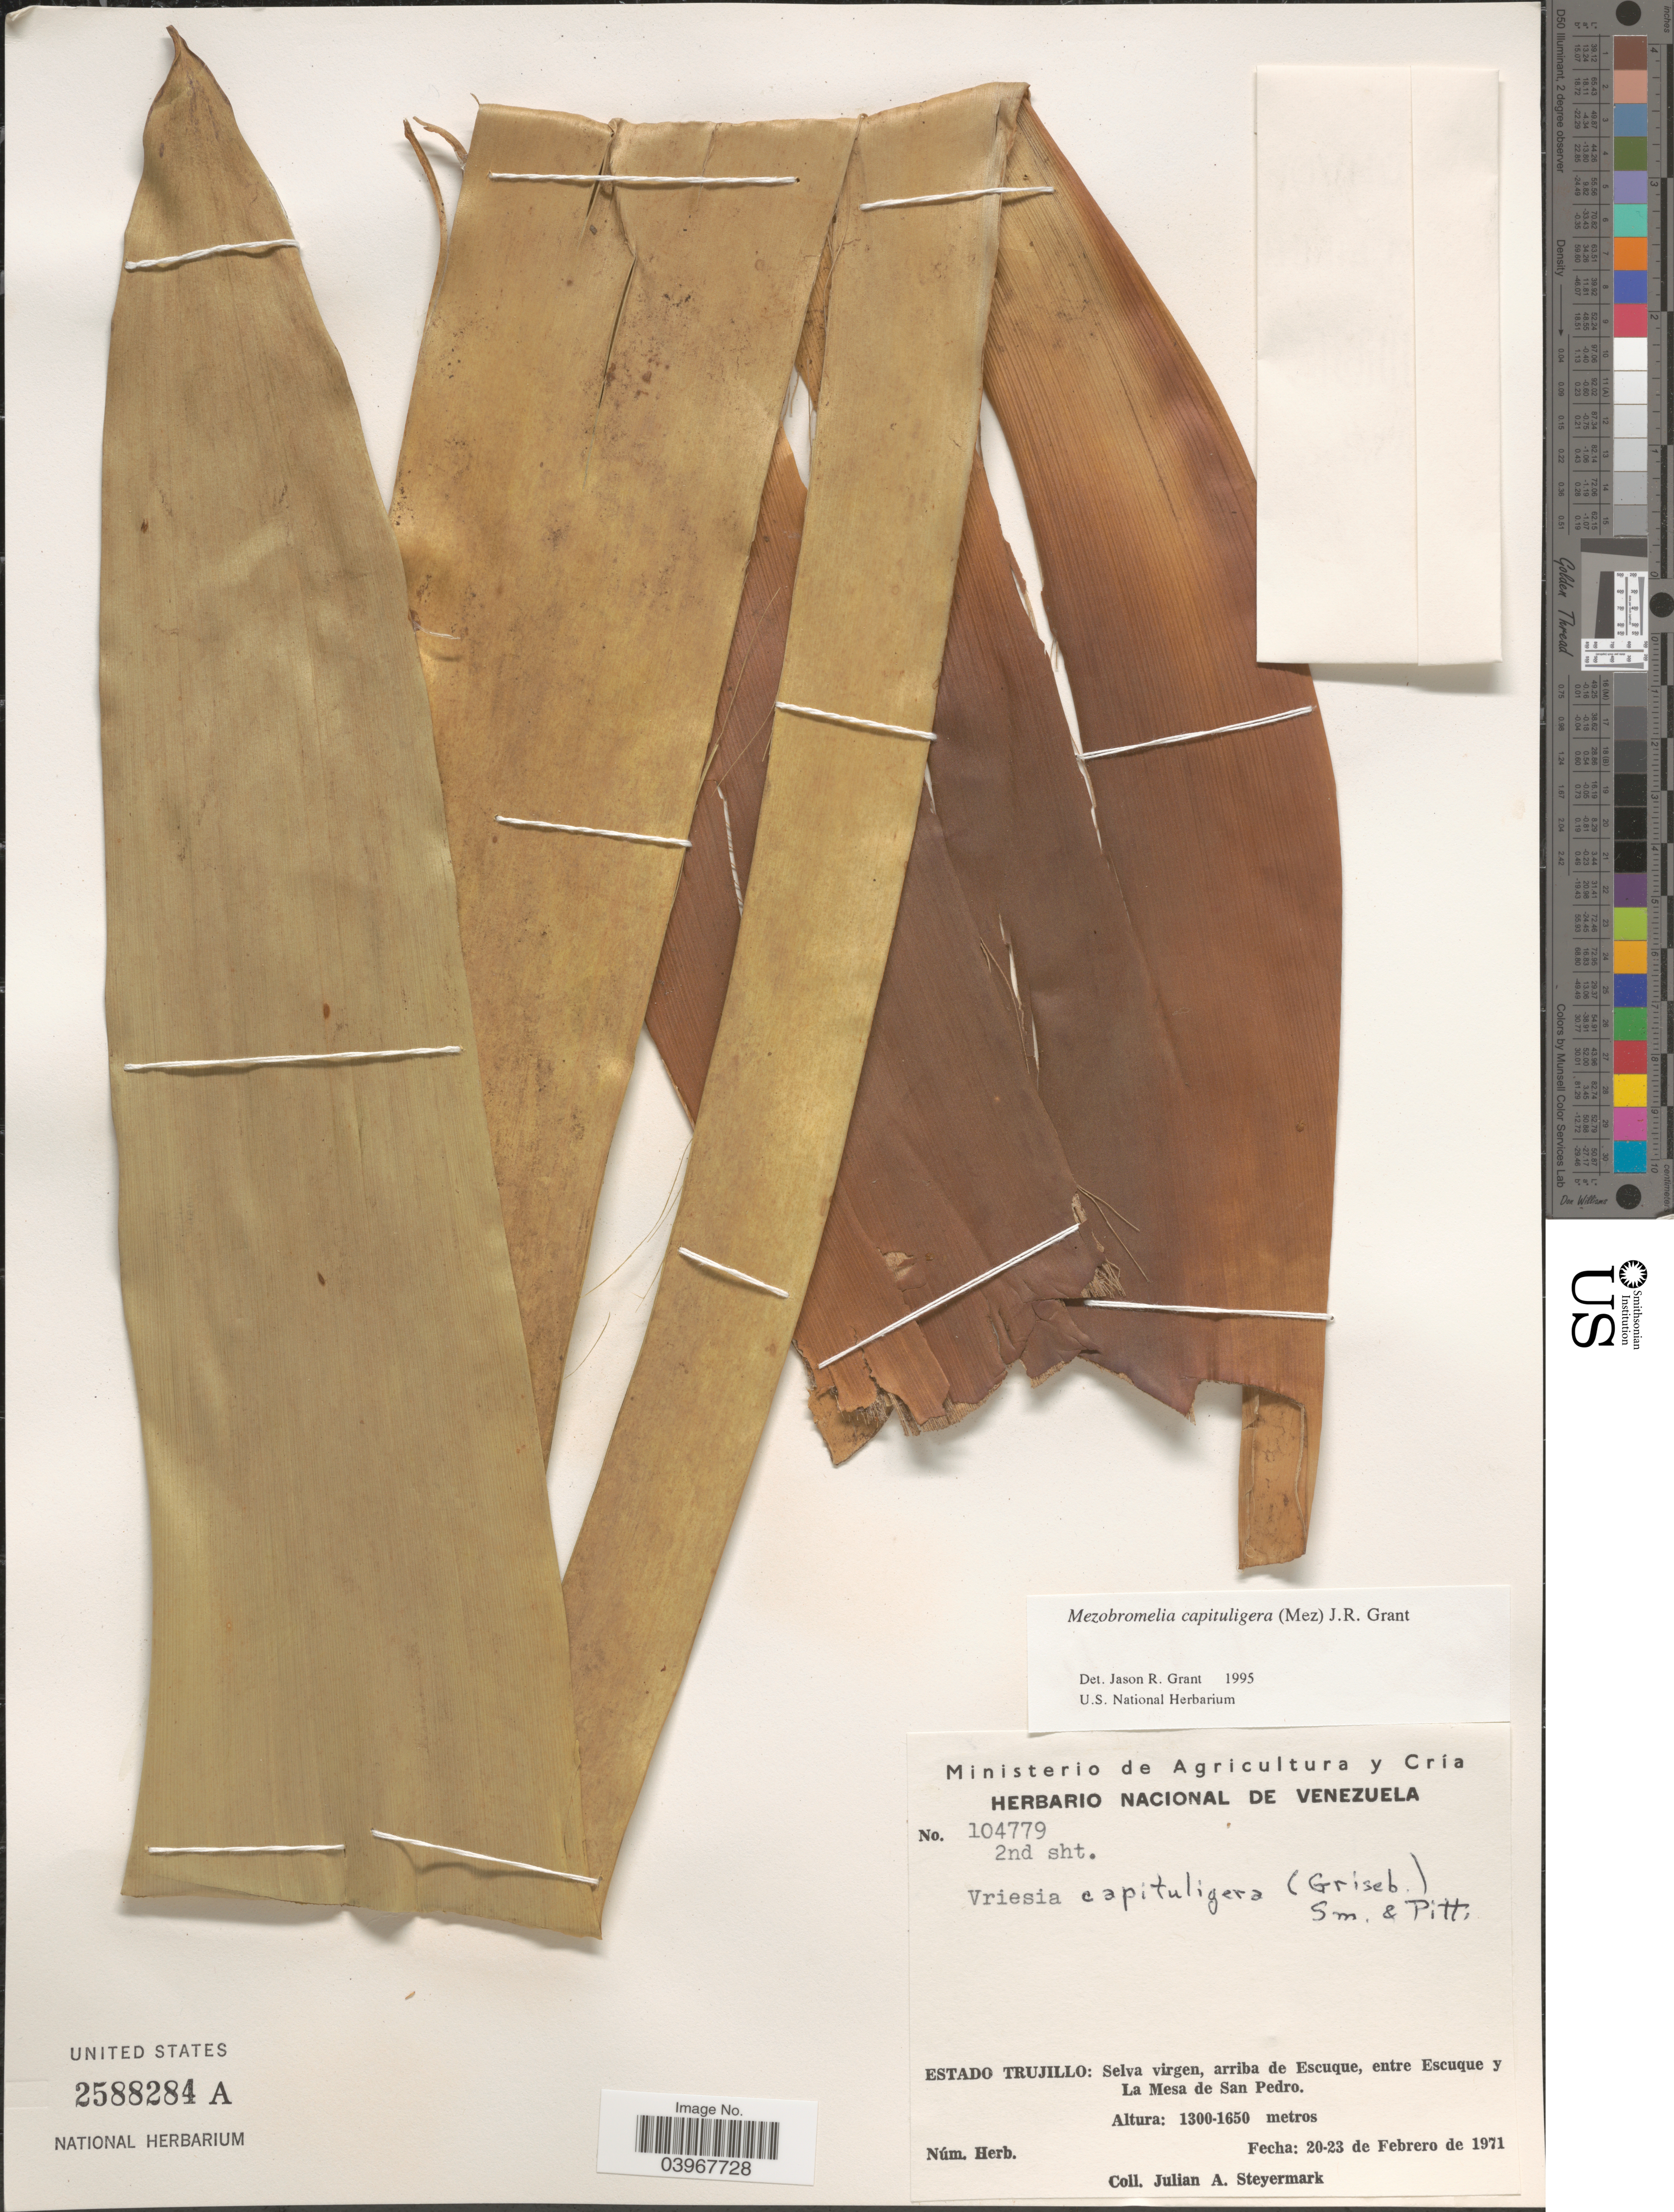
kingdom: Plantae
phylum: Tracheophyta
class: Liliopsida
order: Poales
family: Bromeliaceae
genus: Mezobromelia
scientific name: Mezobromelia capituligera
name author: (Griseb.) J.R. Grant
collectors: J. Steyermark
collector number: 104779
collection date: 1971-02-20/1971-02-23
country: Venezuela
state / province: Trujillo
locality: Selva virgen, arriba de Escuque, entre Escuque y La Mesa de San Pedro.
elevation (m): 1300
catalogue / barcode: US 2588284A